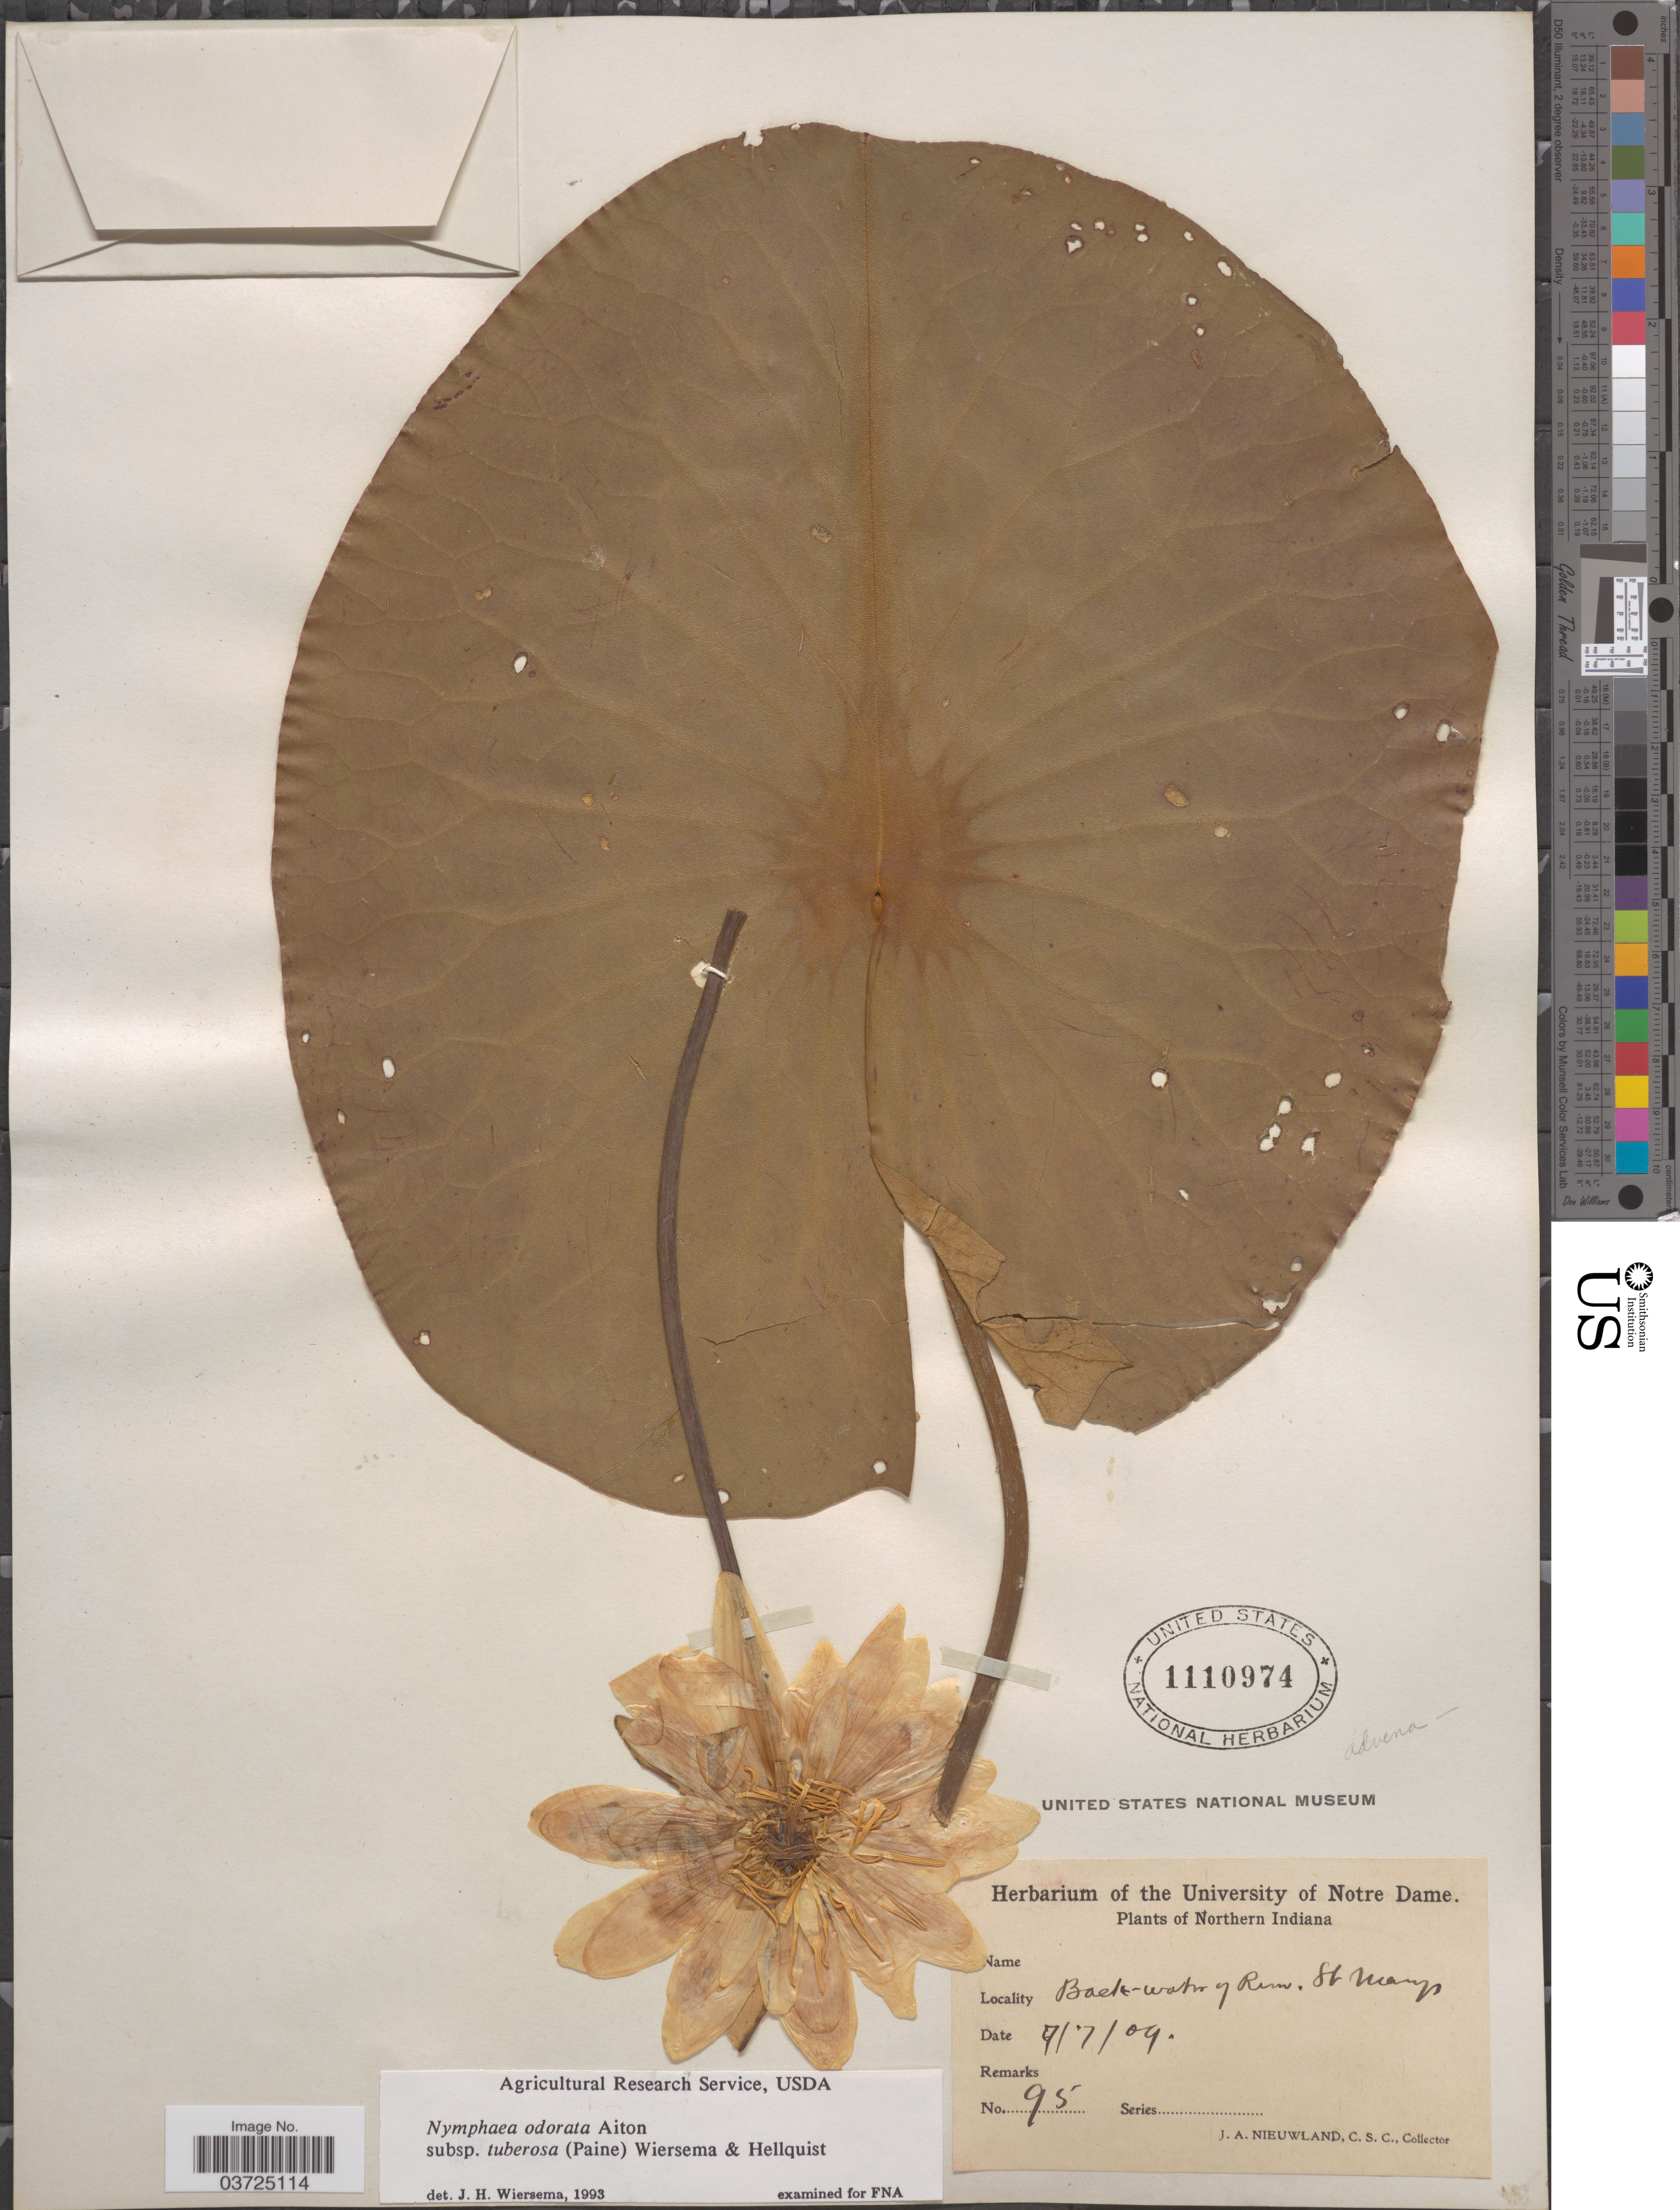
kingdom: Plantae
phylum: Tracheophyta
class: Magnoliopsida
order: Nymphaeales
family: Nymphaeaceae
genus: Nymphaea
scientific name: Nymphaea odorata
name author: Aiton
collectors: J. A. Nieuwland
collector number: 95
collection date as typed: Transcribed d/m/y: 7/7/9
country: United States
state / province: Indiana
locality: Northern Indiana. Back-water of River. St. Marys.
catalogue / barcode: US 1110974